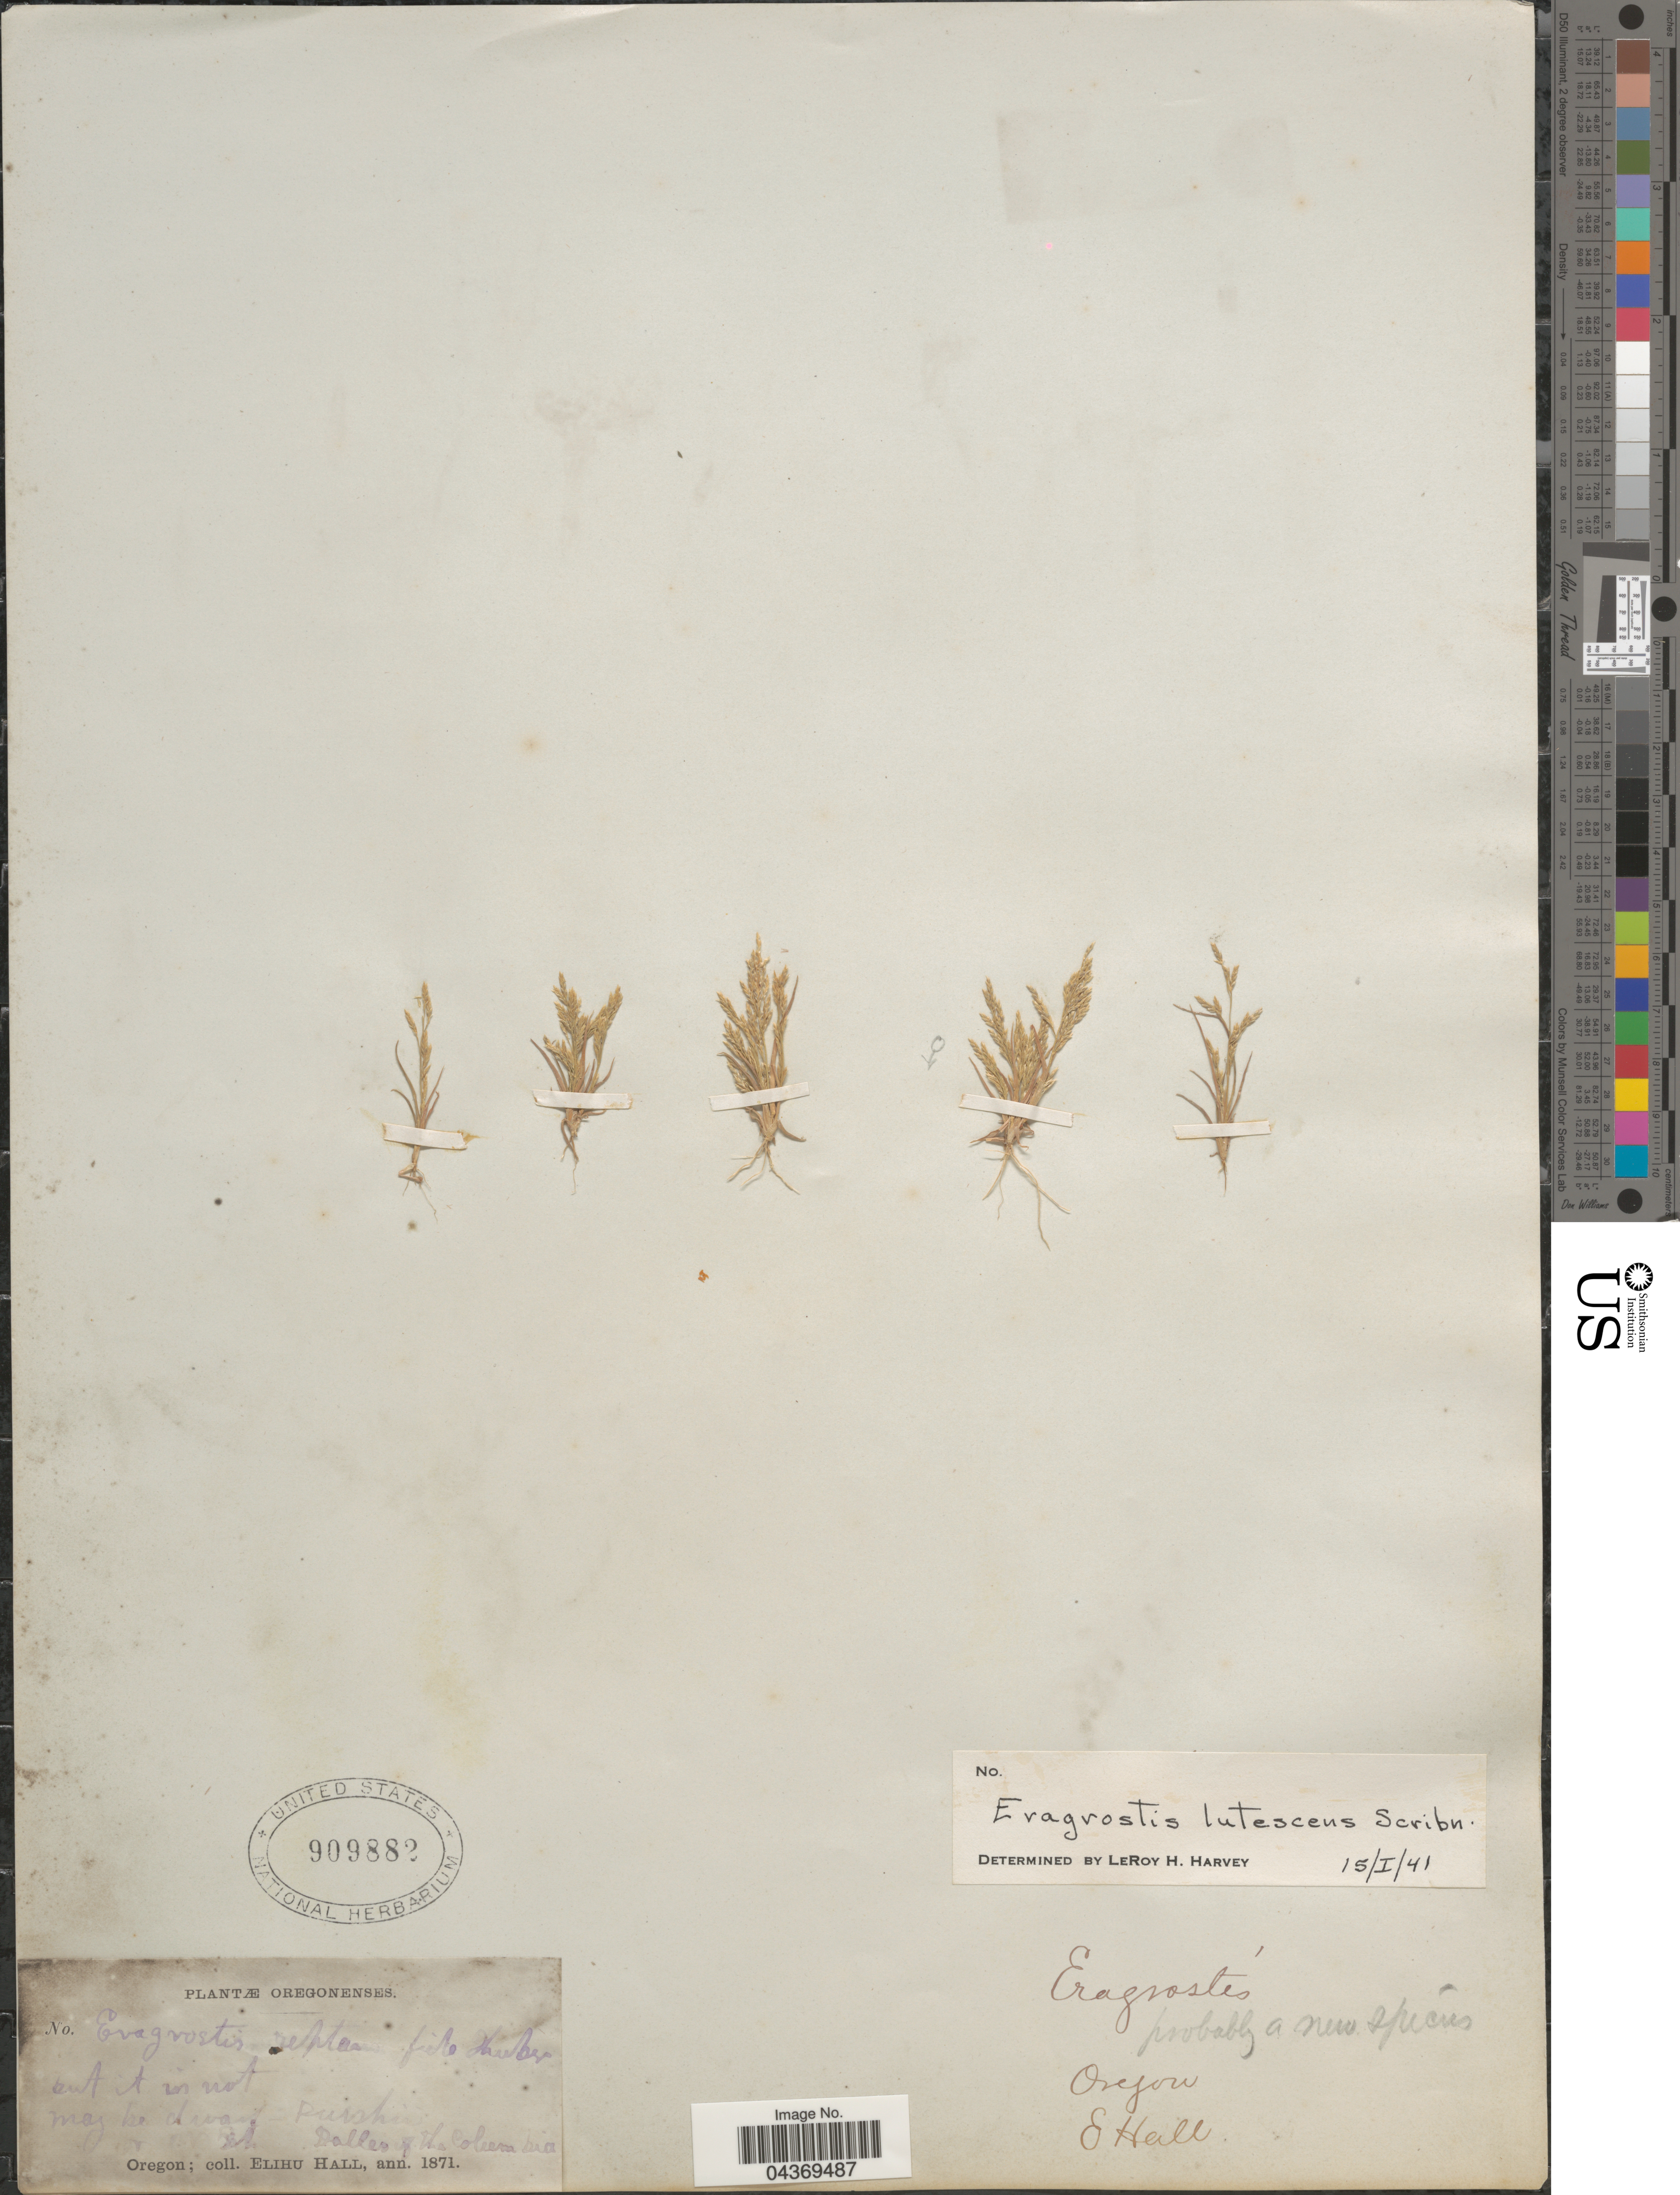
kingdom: Plantae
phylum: Tracheophyta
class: Liliopsida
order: Poales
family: Poaceae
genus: Eragrostis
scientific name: Eragrostis lutescens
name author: Scribn.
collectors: E. Hall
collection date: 1871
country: United States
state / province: Oregon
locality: Oregonenses. Dalles of the Columbia.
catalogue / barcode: US 909882